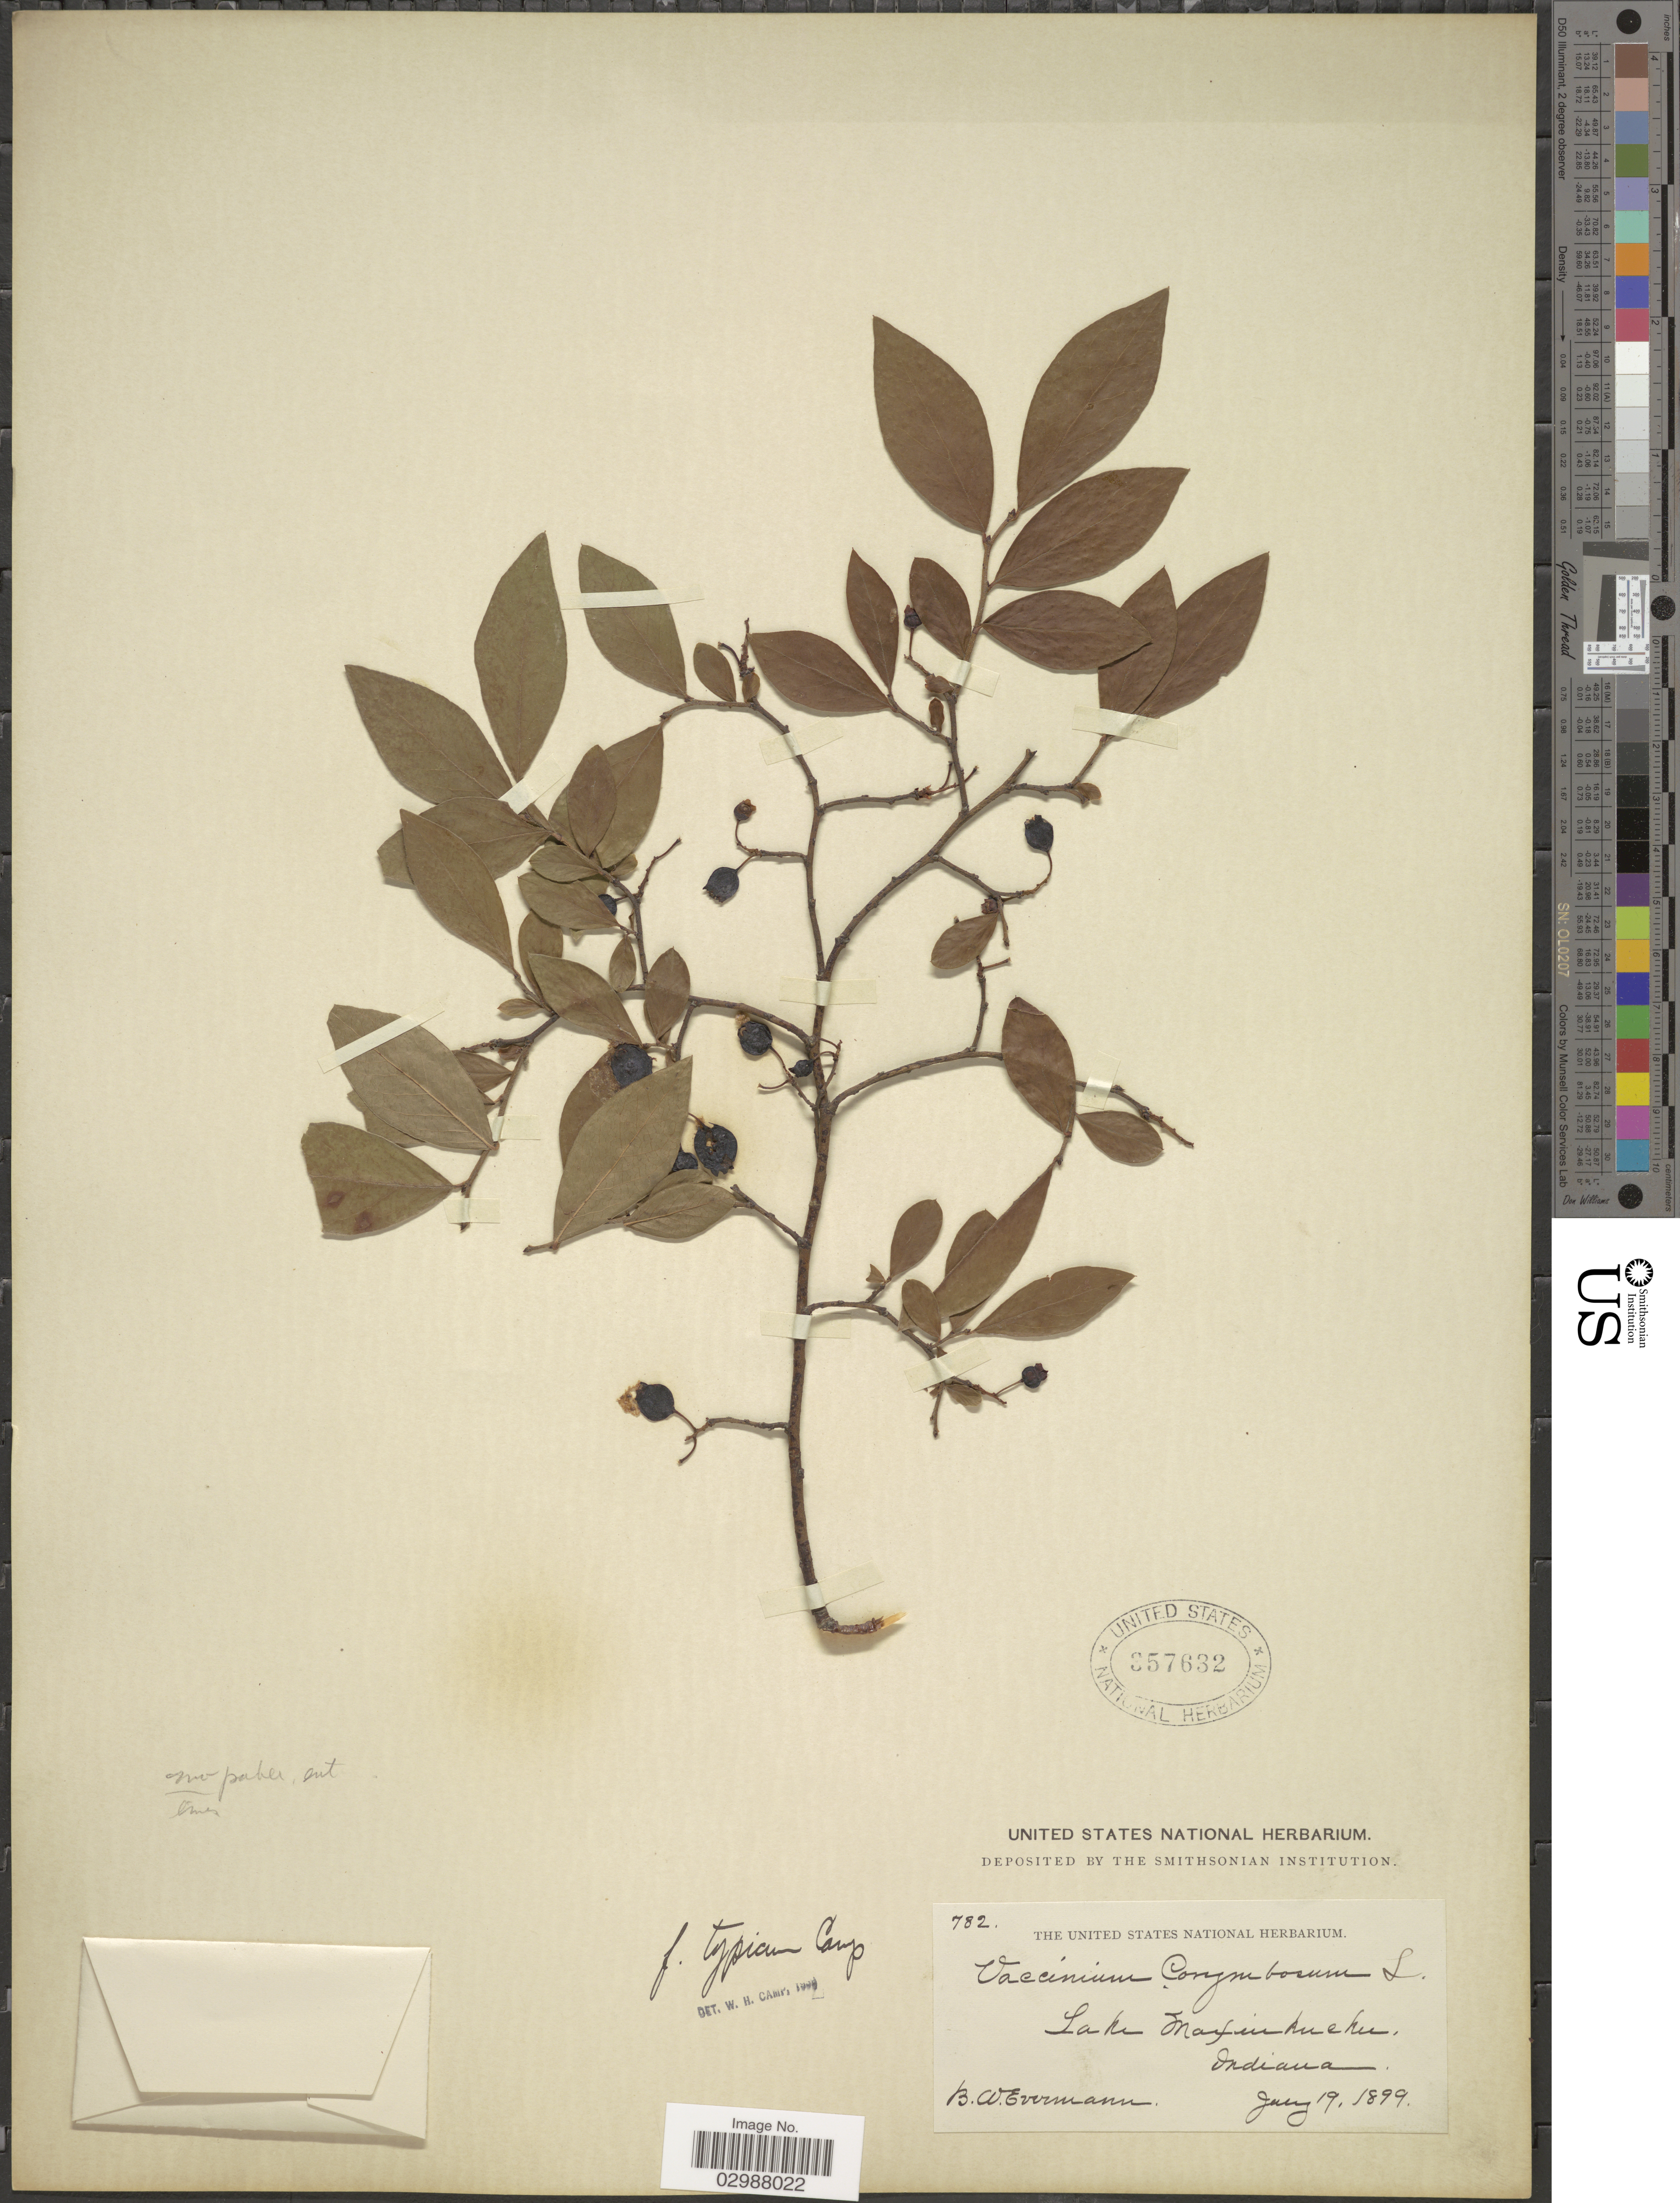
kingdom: Plantae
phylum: Tracheophyta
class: Magnoliopsida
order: Ericales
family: Ericaceae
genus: Vaccinium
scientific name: Vaccinium corymbosum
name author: L.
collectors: B. W. Evermann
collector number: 782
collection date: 1899-07-19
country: United States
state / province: Indiana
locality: Lake Maxinkuckee.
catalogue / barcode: US 357632